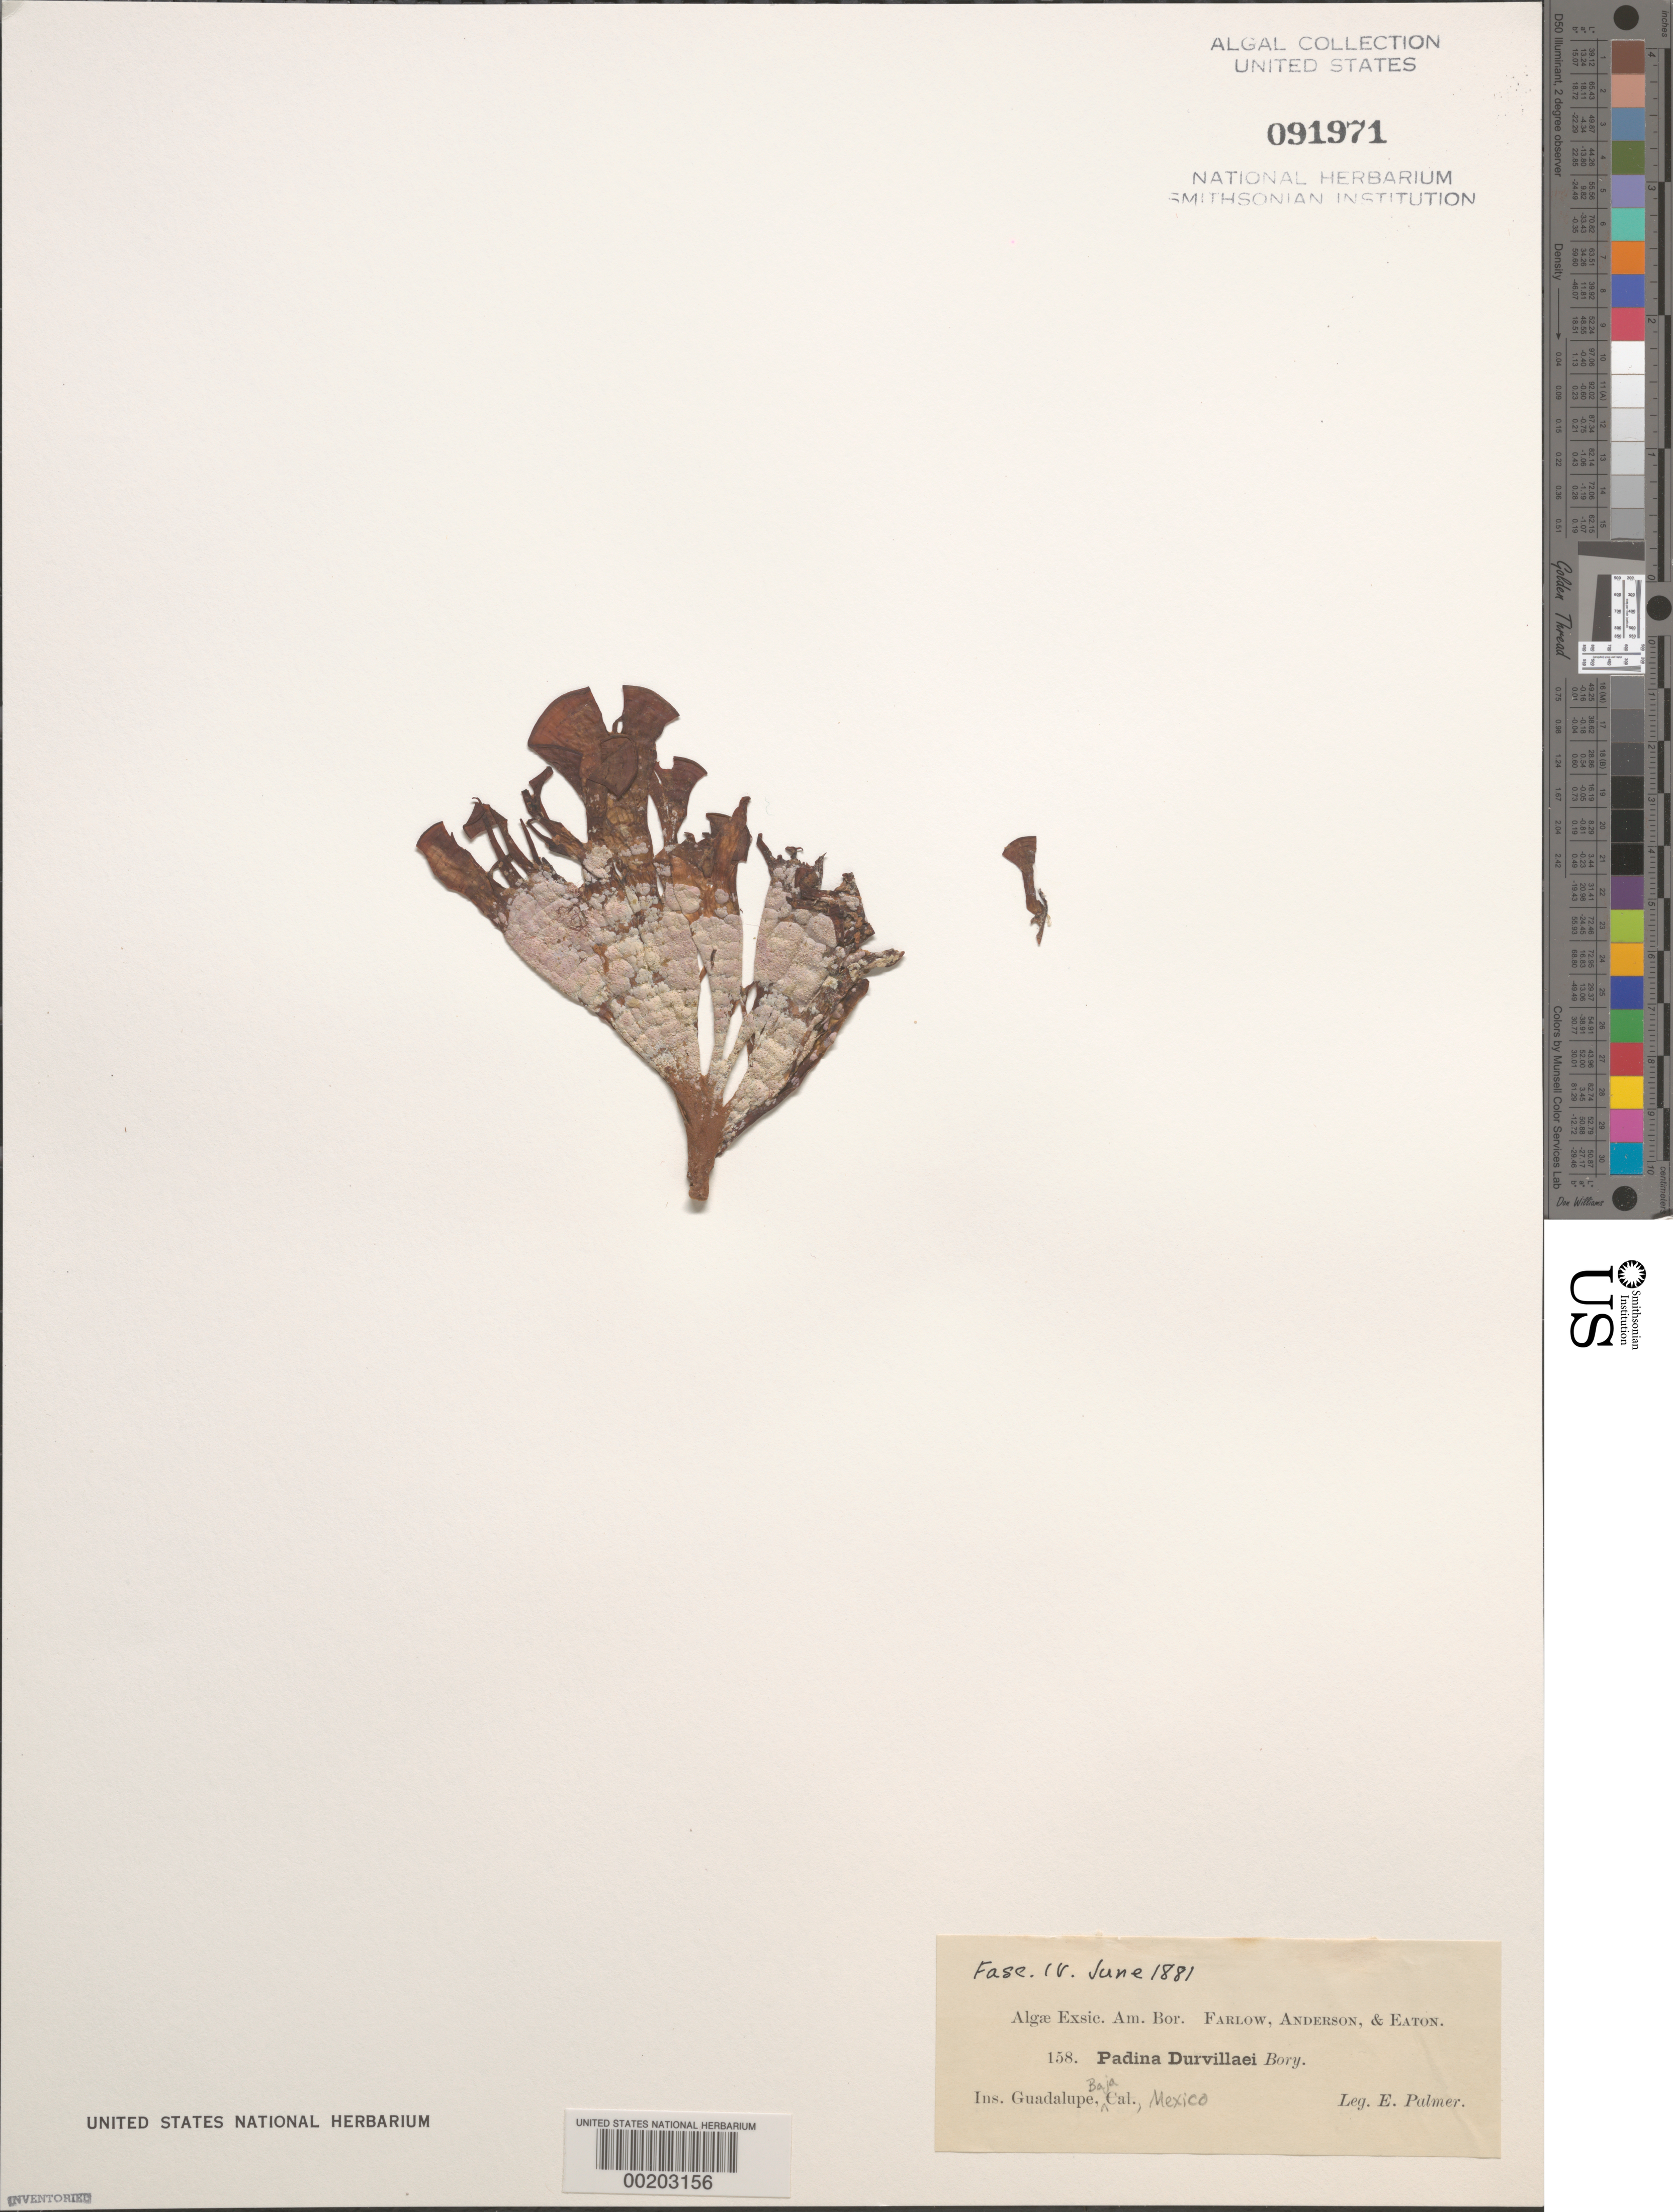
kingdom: Chromista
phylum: Ochrophyta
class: Phaeophyceae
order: Dictyotales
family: Dictyotaceae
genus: Padina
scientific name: Padina durvillaei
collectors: E. Palmer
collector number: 158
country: Mexico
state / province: Baja California Norte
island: Isla Guadalupe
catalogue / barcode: US 91971